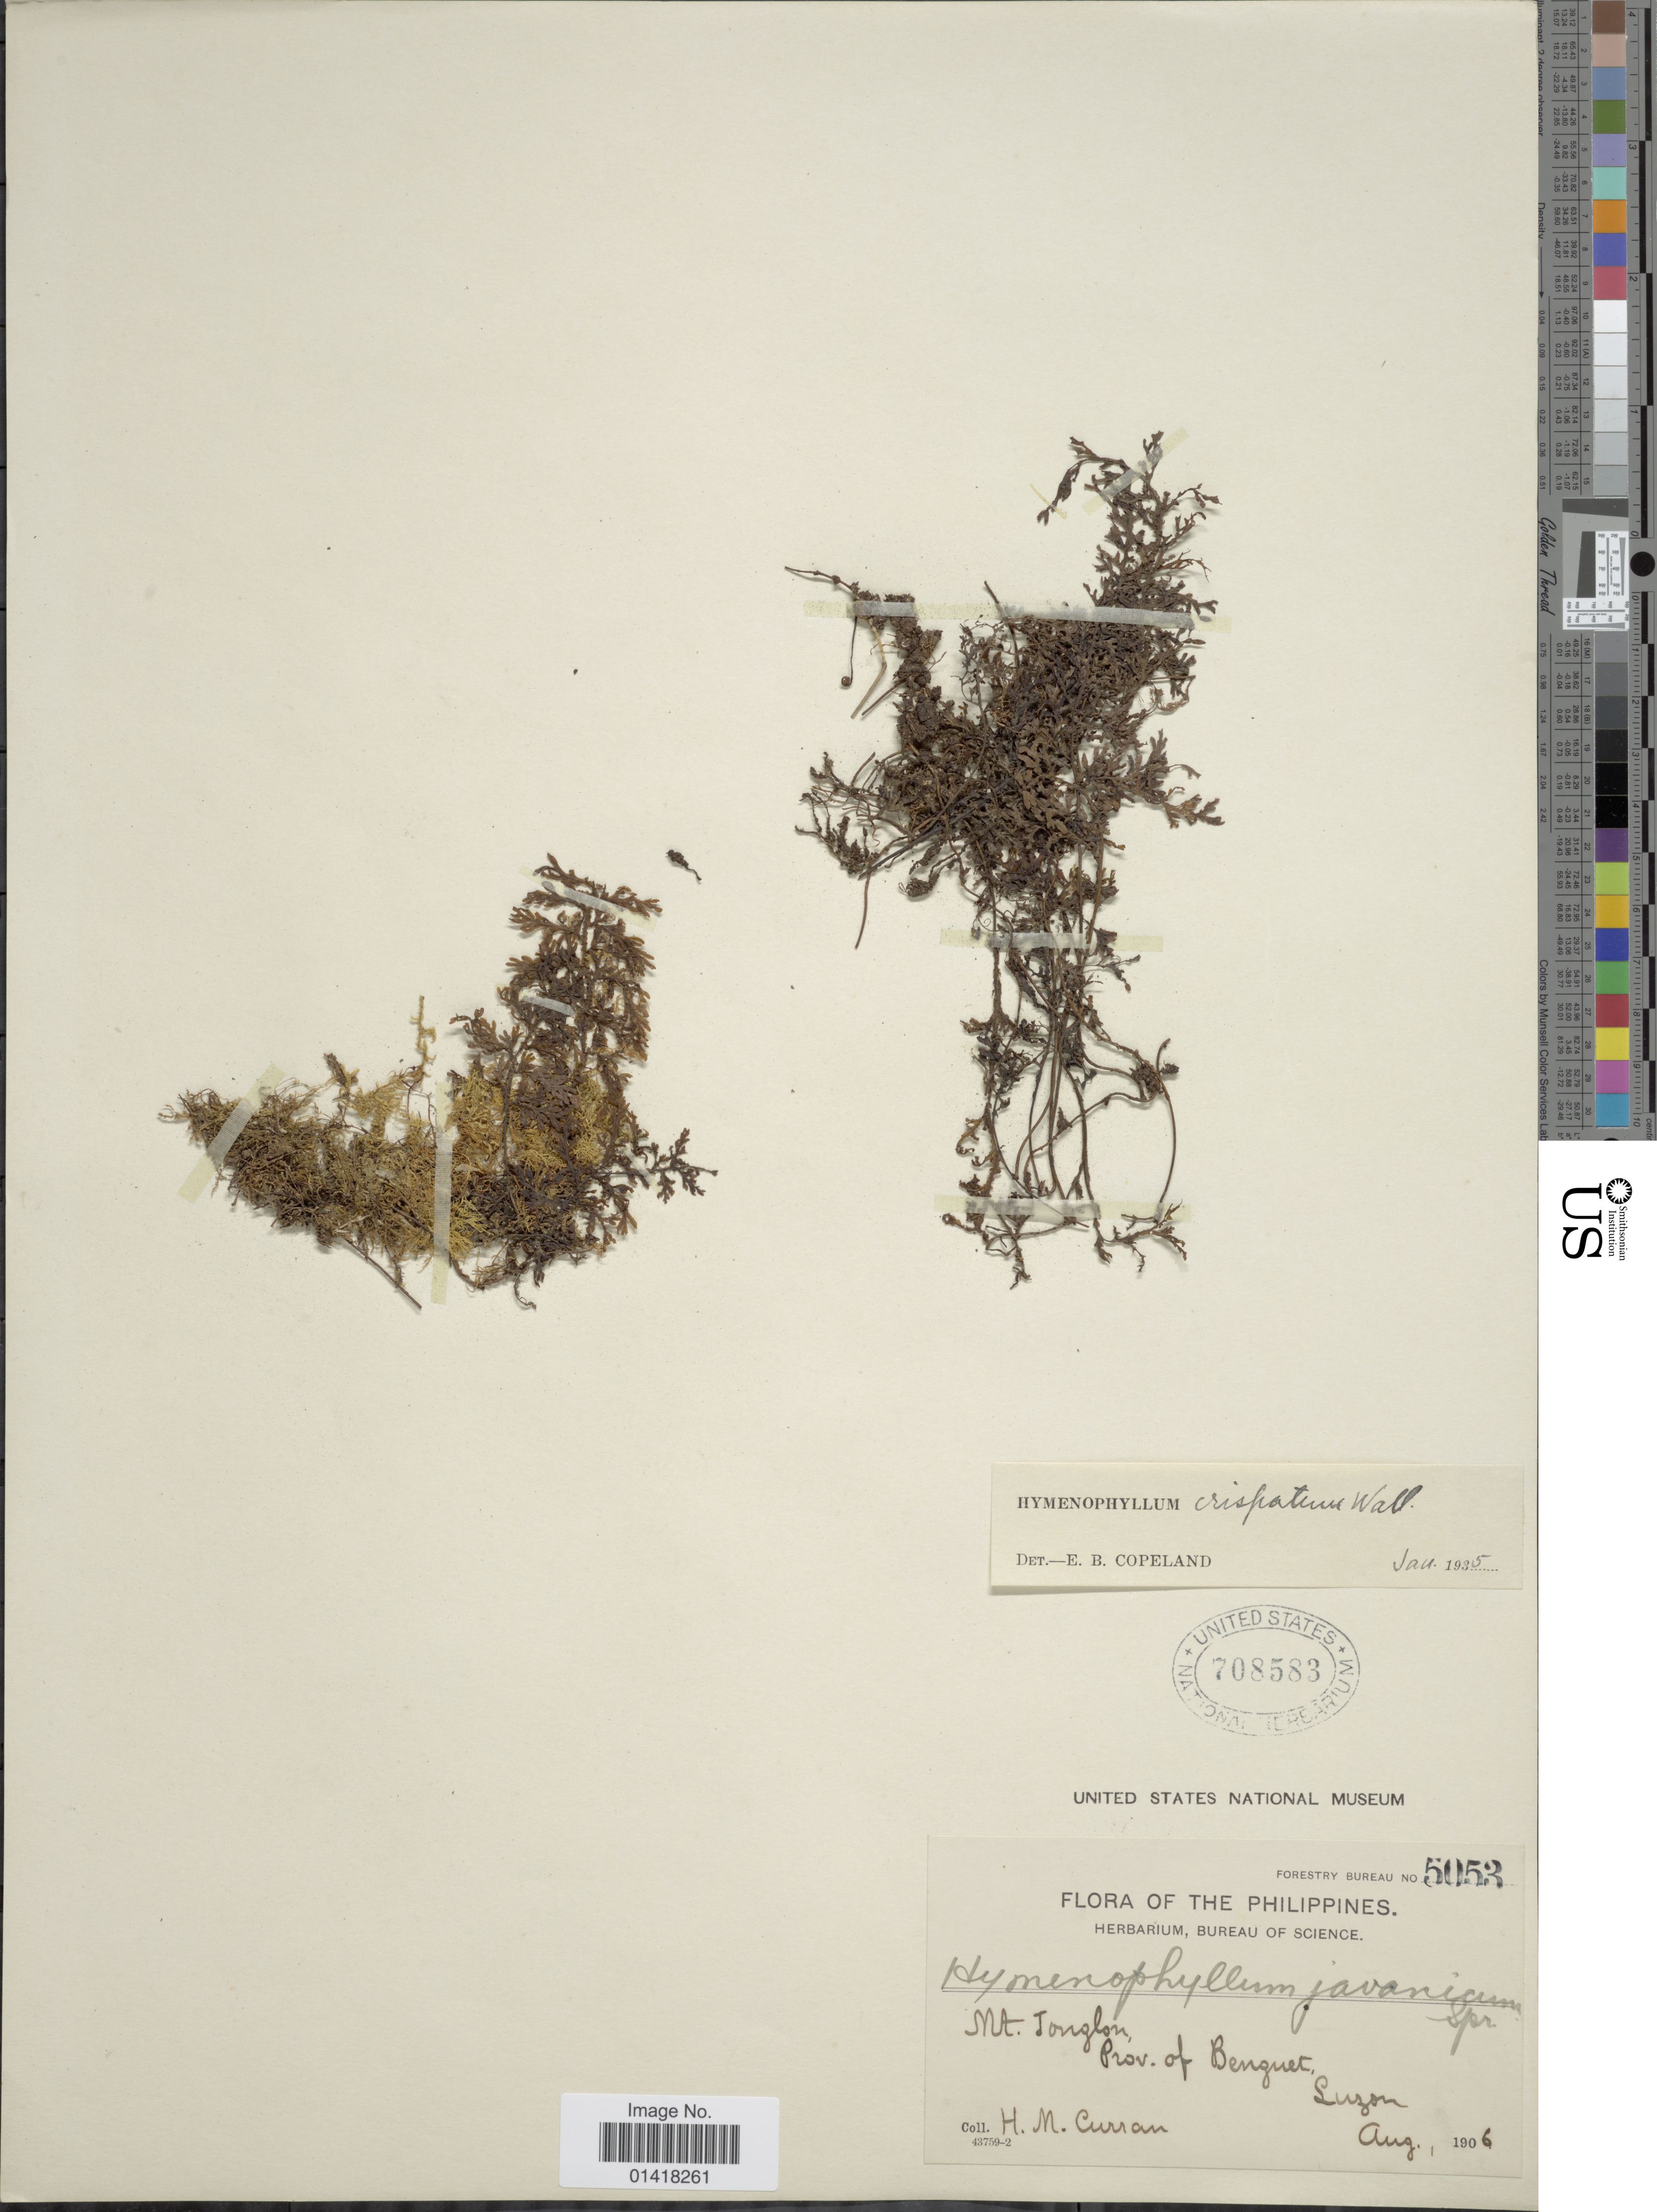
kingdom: Plantae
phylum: Tracheophyta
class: Polypodiopsida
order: Hymenophyllales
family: Hymenophyllaceae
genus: Hymenophyllum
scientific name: Hymenophyllum crispatum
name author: Wall. ex Hook. & Grev.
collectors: H. M. Curran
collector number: Forestry Bureau 5053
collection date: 1906-08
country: Philippines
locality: The Philippines. Mt. Tonglon. Prov of Benguet. Luzon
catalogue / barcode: US 708583